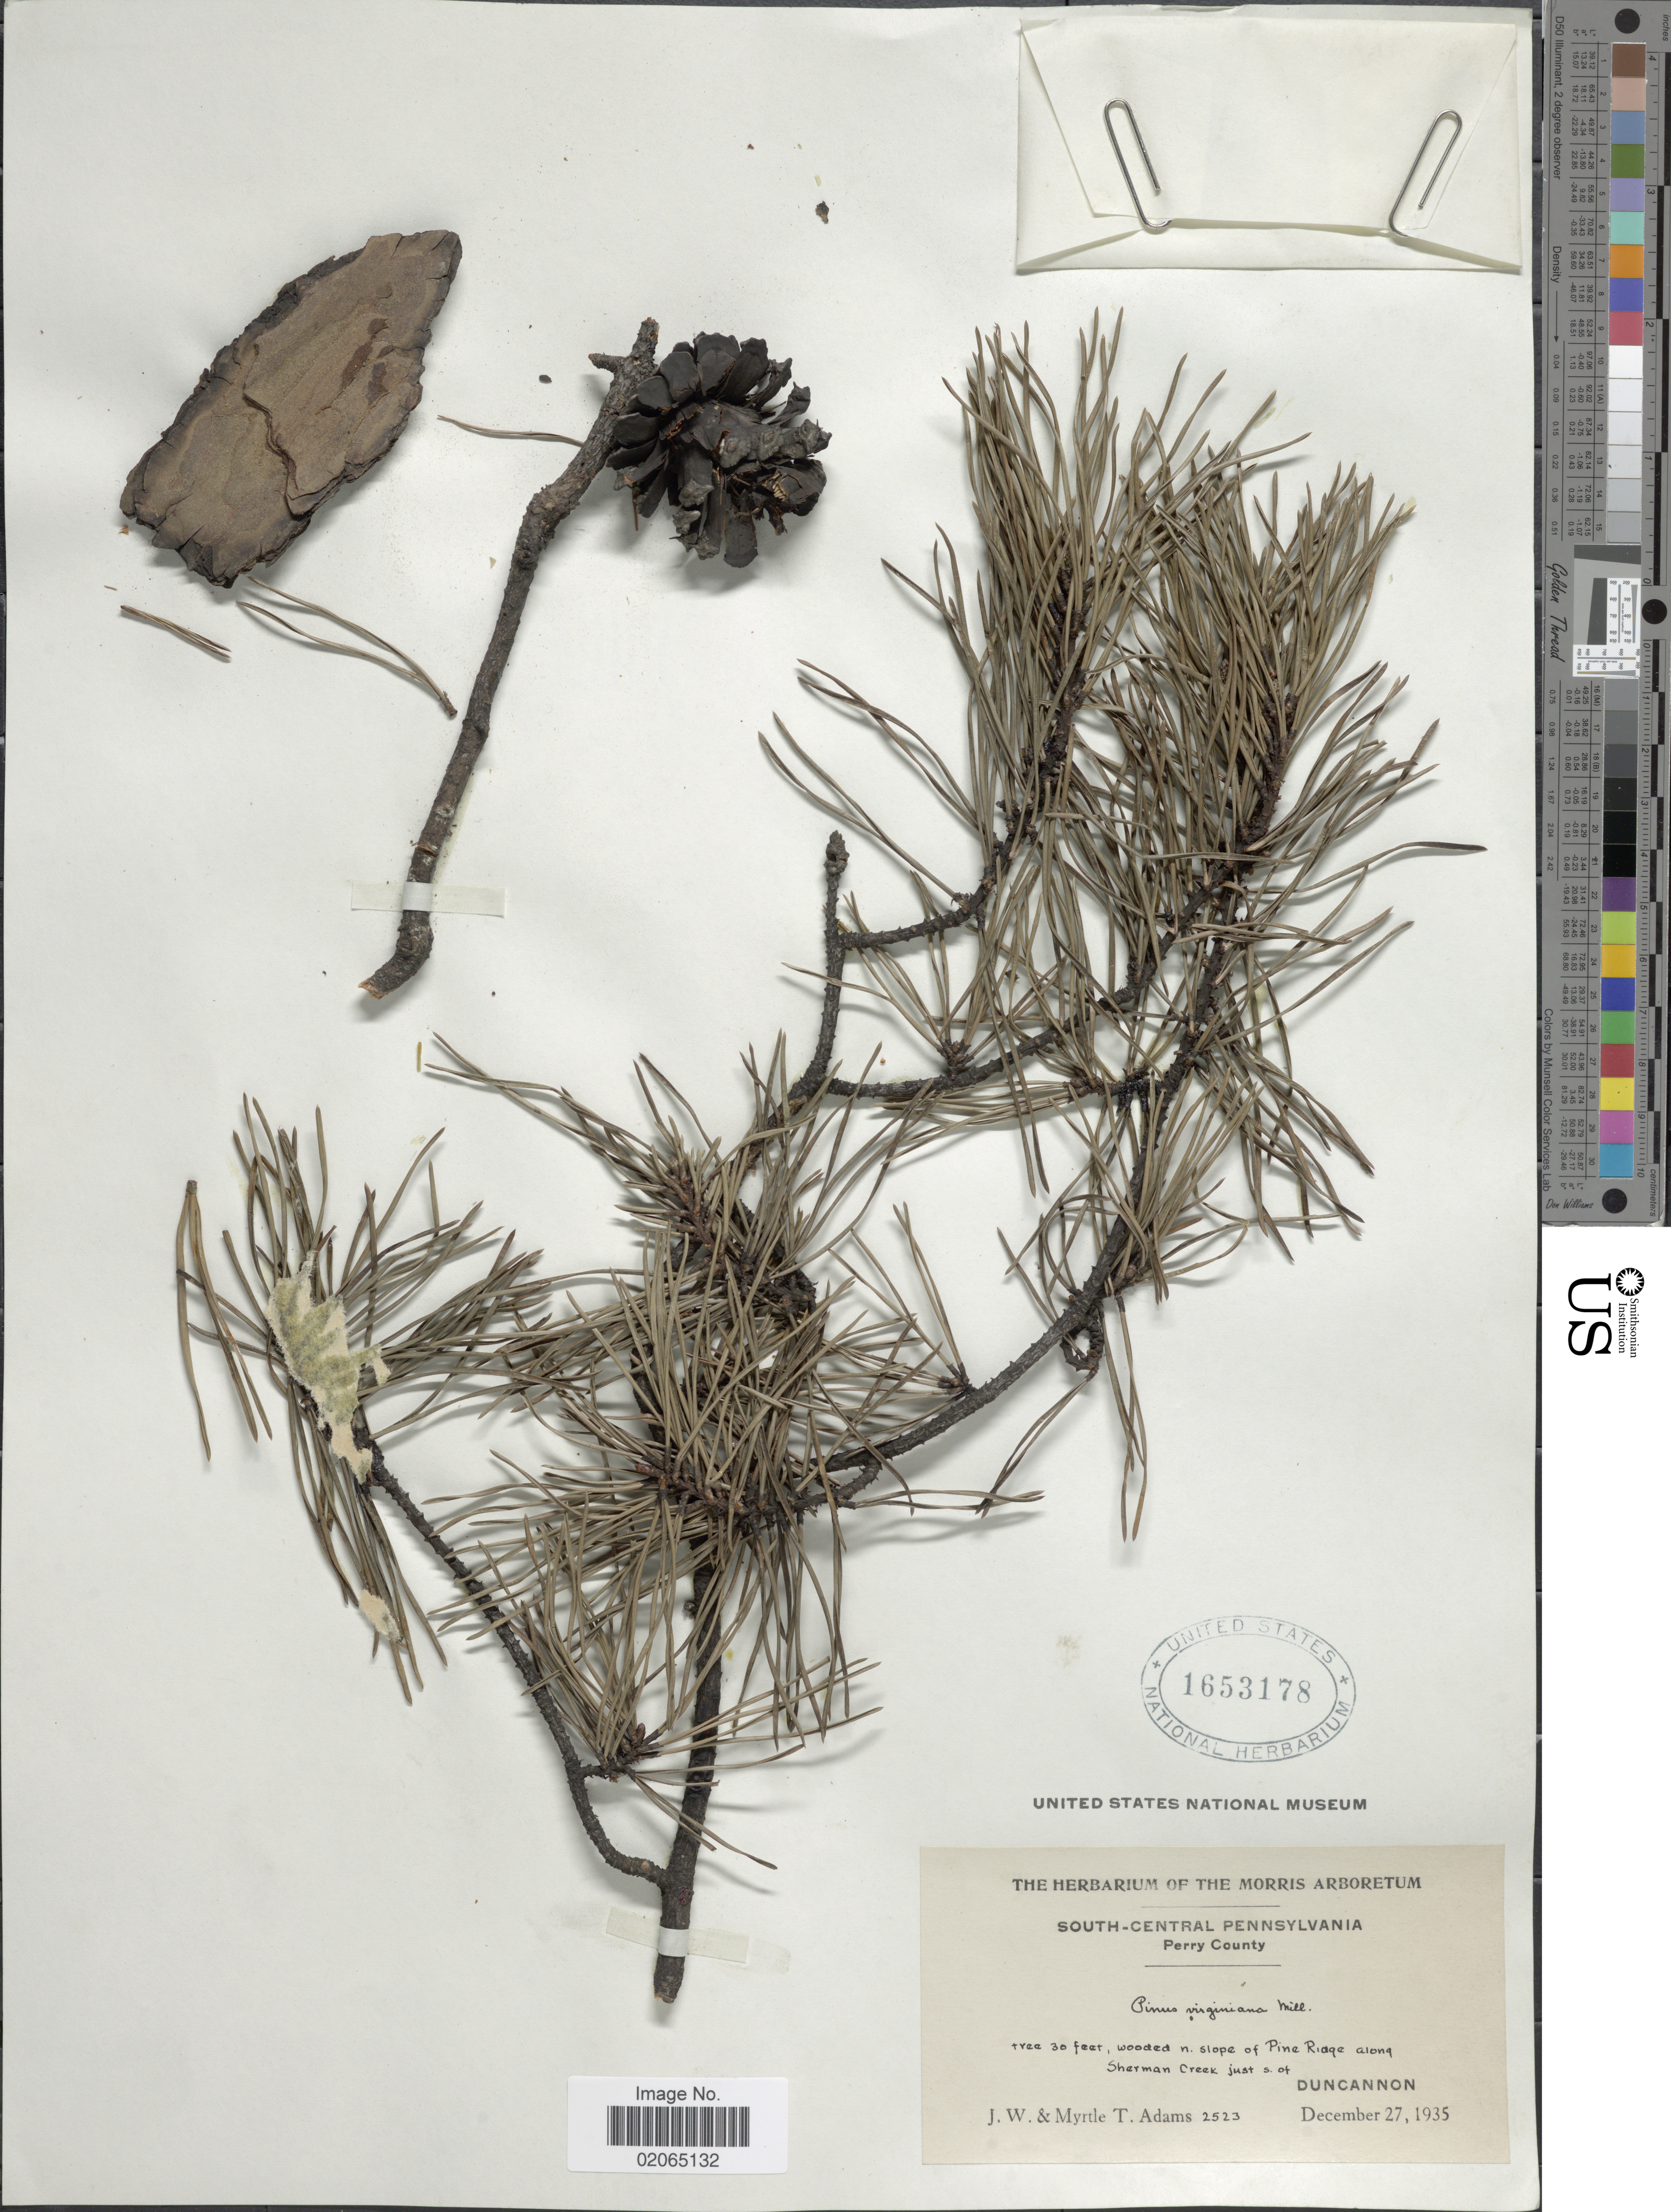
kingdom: Plantae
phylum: Tracheophyta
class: Pinopsida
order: Pinales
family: Pinaceae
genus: Pinus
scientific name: Pinus virginiana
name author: Mill.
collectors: J. Adams & M. T. Adams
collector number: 2523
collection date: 1935-12-27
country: United States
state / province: Pennsylvania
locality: Perry County, n. slope of Pine Ridge along Sherman Creek just s. of Duncannon.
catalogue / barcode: US 1653178